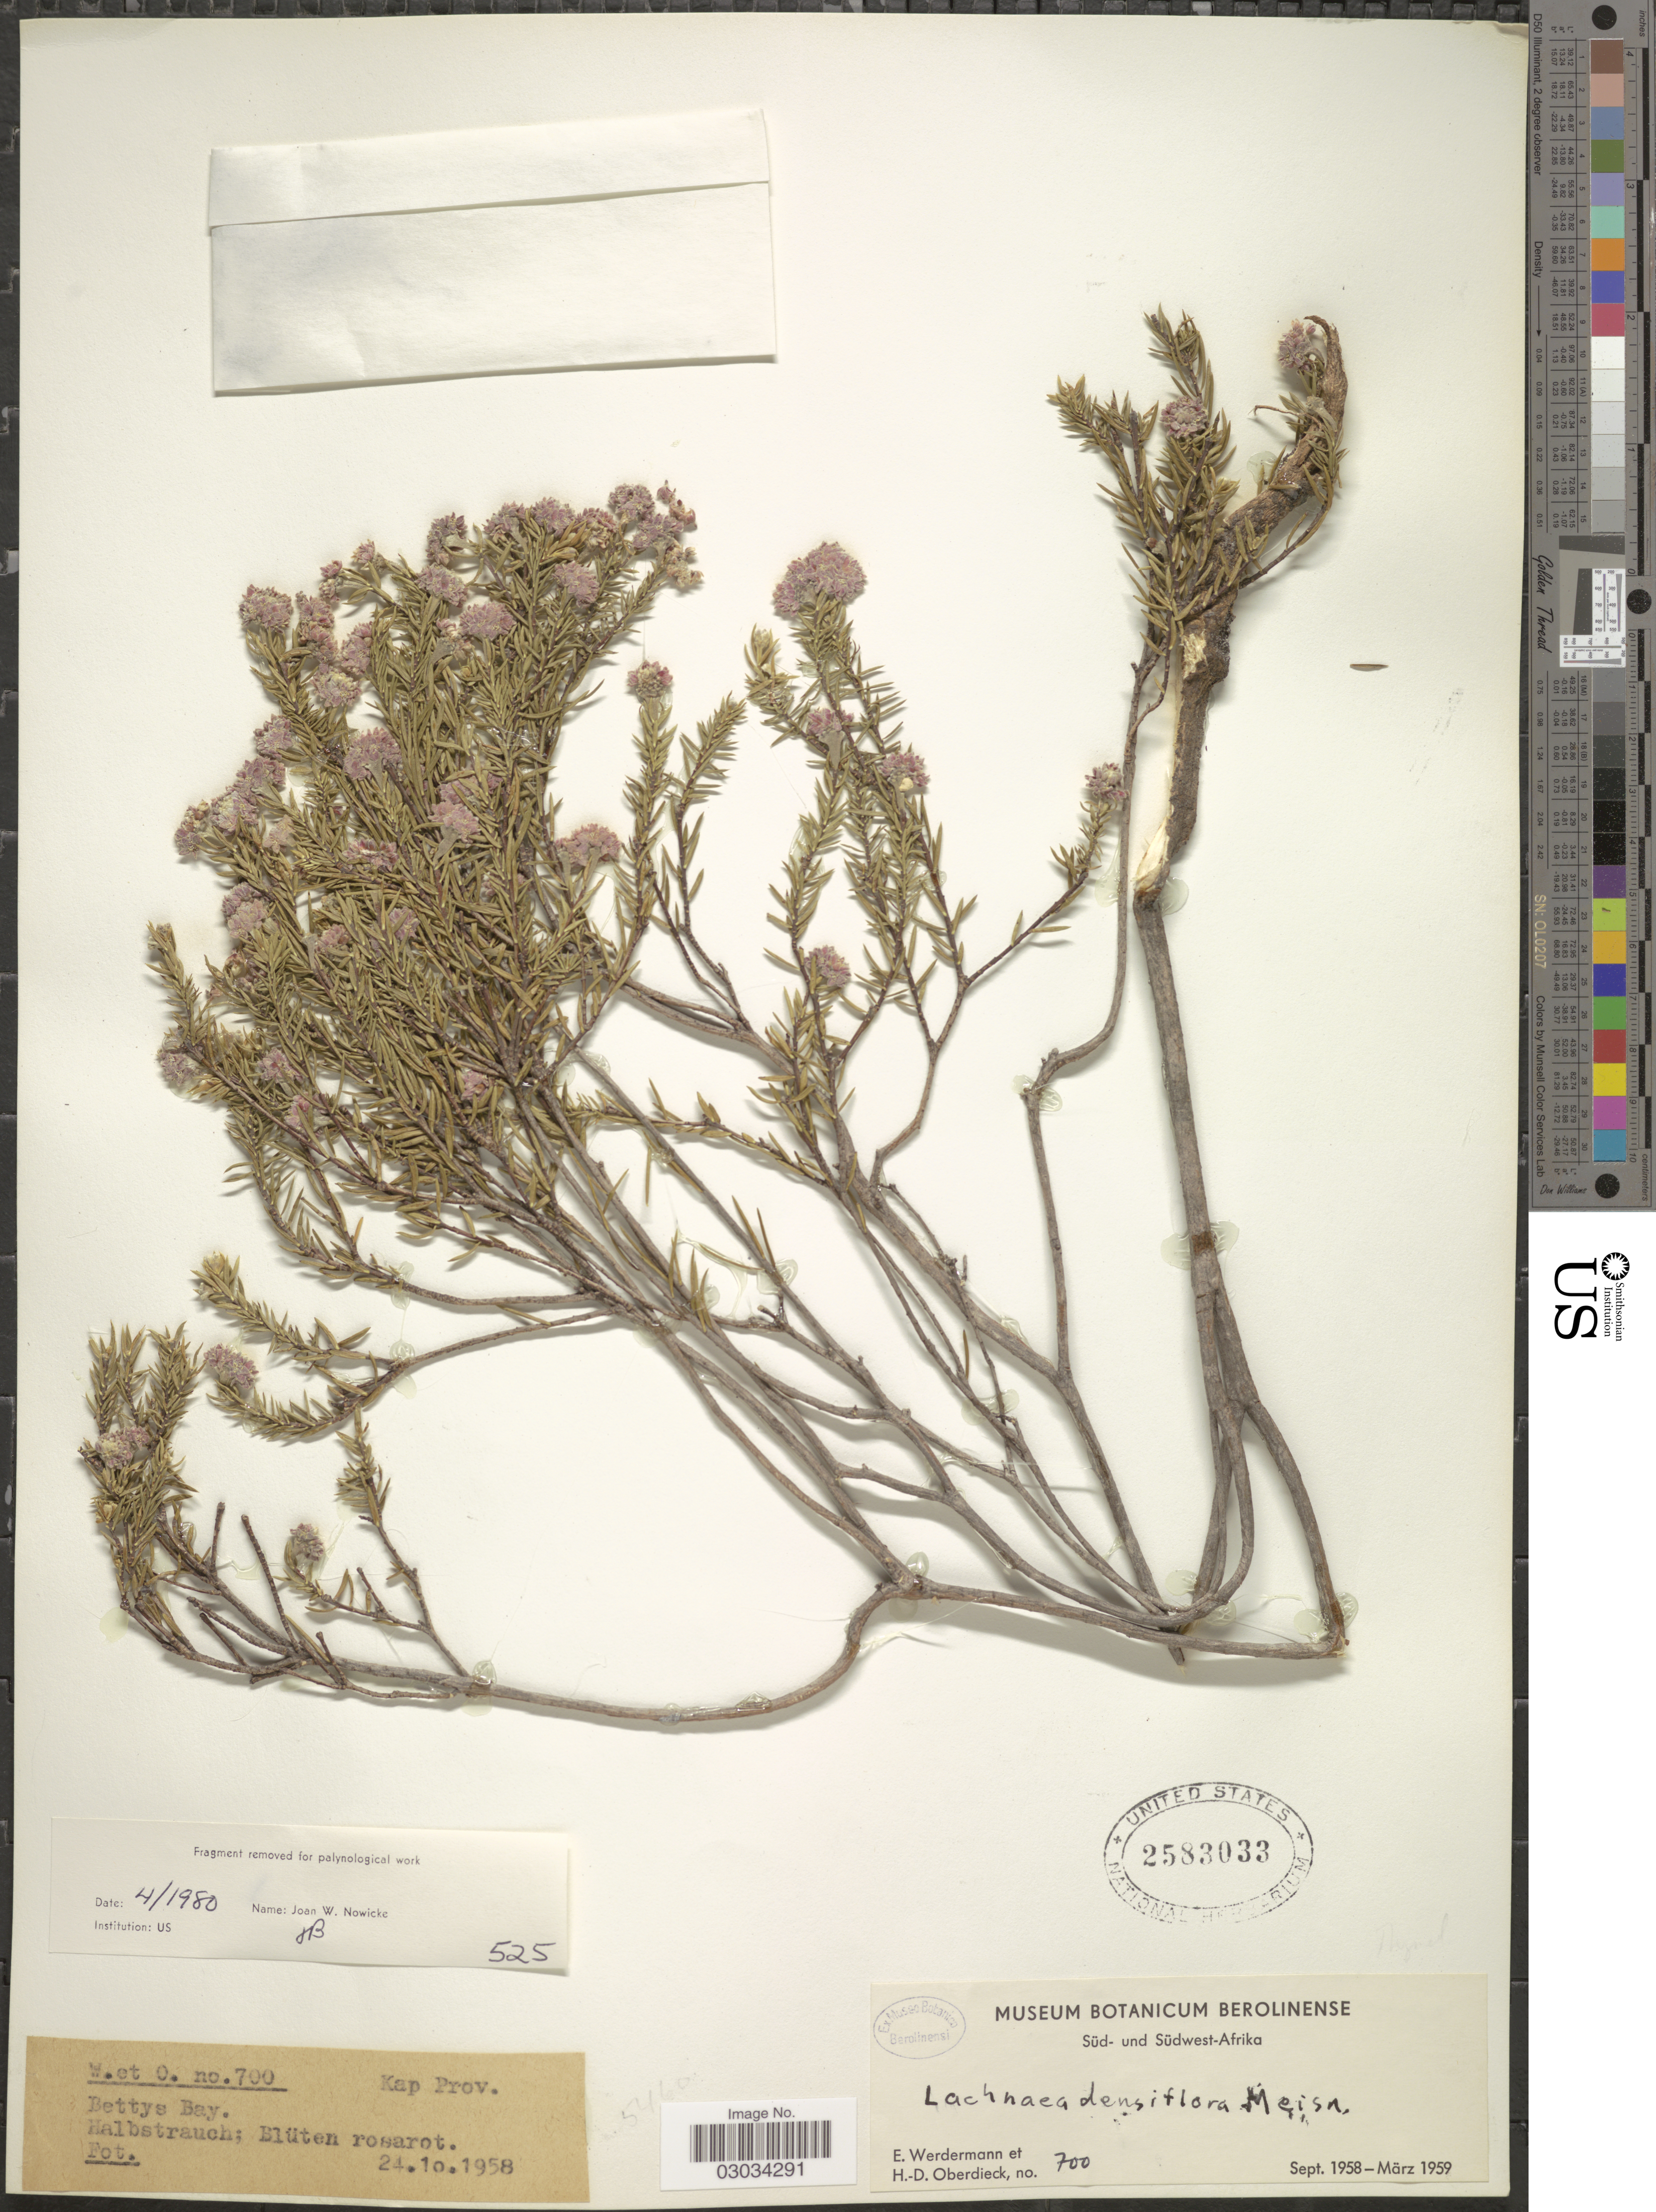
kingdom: Plantae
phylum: Tracheophyta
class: Magnoliopsida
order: Malvales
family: Thymelaeaceae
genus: Lachnaea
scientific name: Lachnaea densiflora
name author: Meisn.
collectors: E. Werdermann & H. Oberdieck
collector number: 700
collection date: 1958-10-24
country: South Africa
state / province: Western Cape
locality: Kap Prov. Bettys Bay.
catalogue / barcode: US 2583033